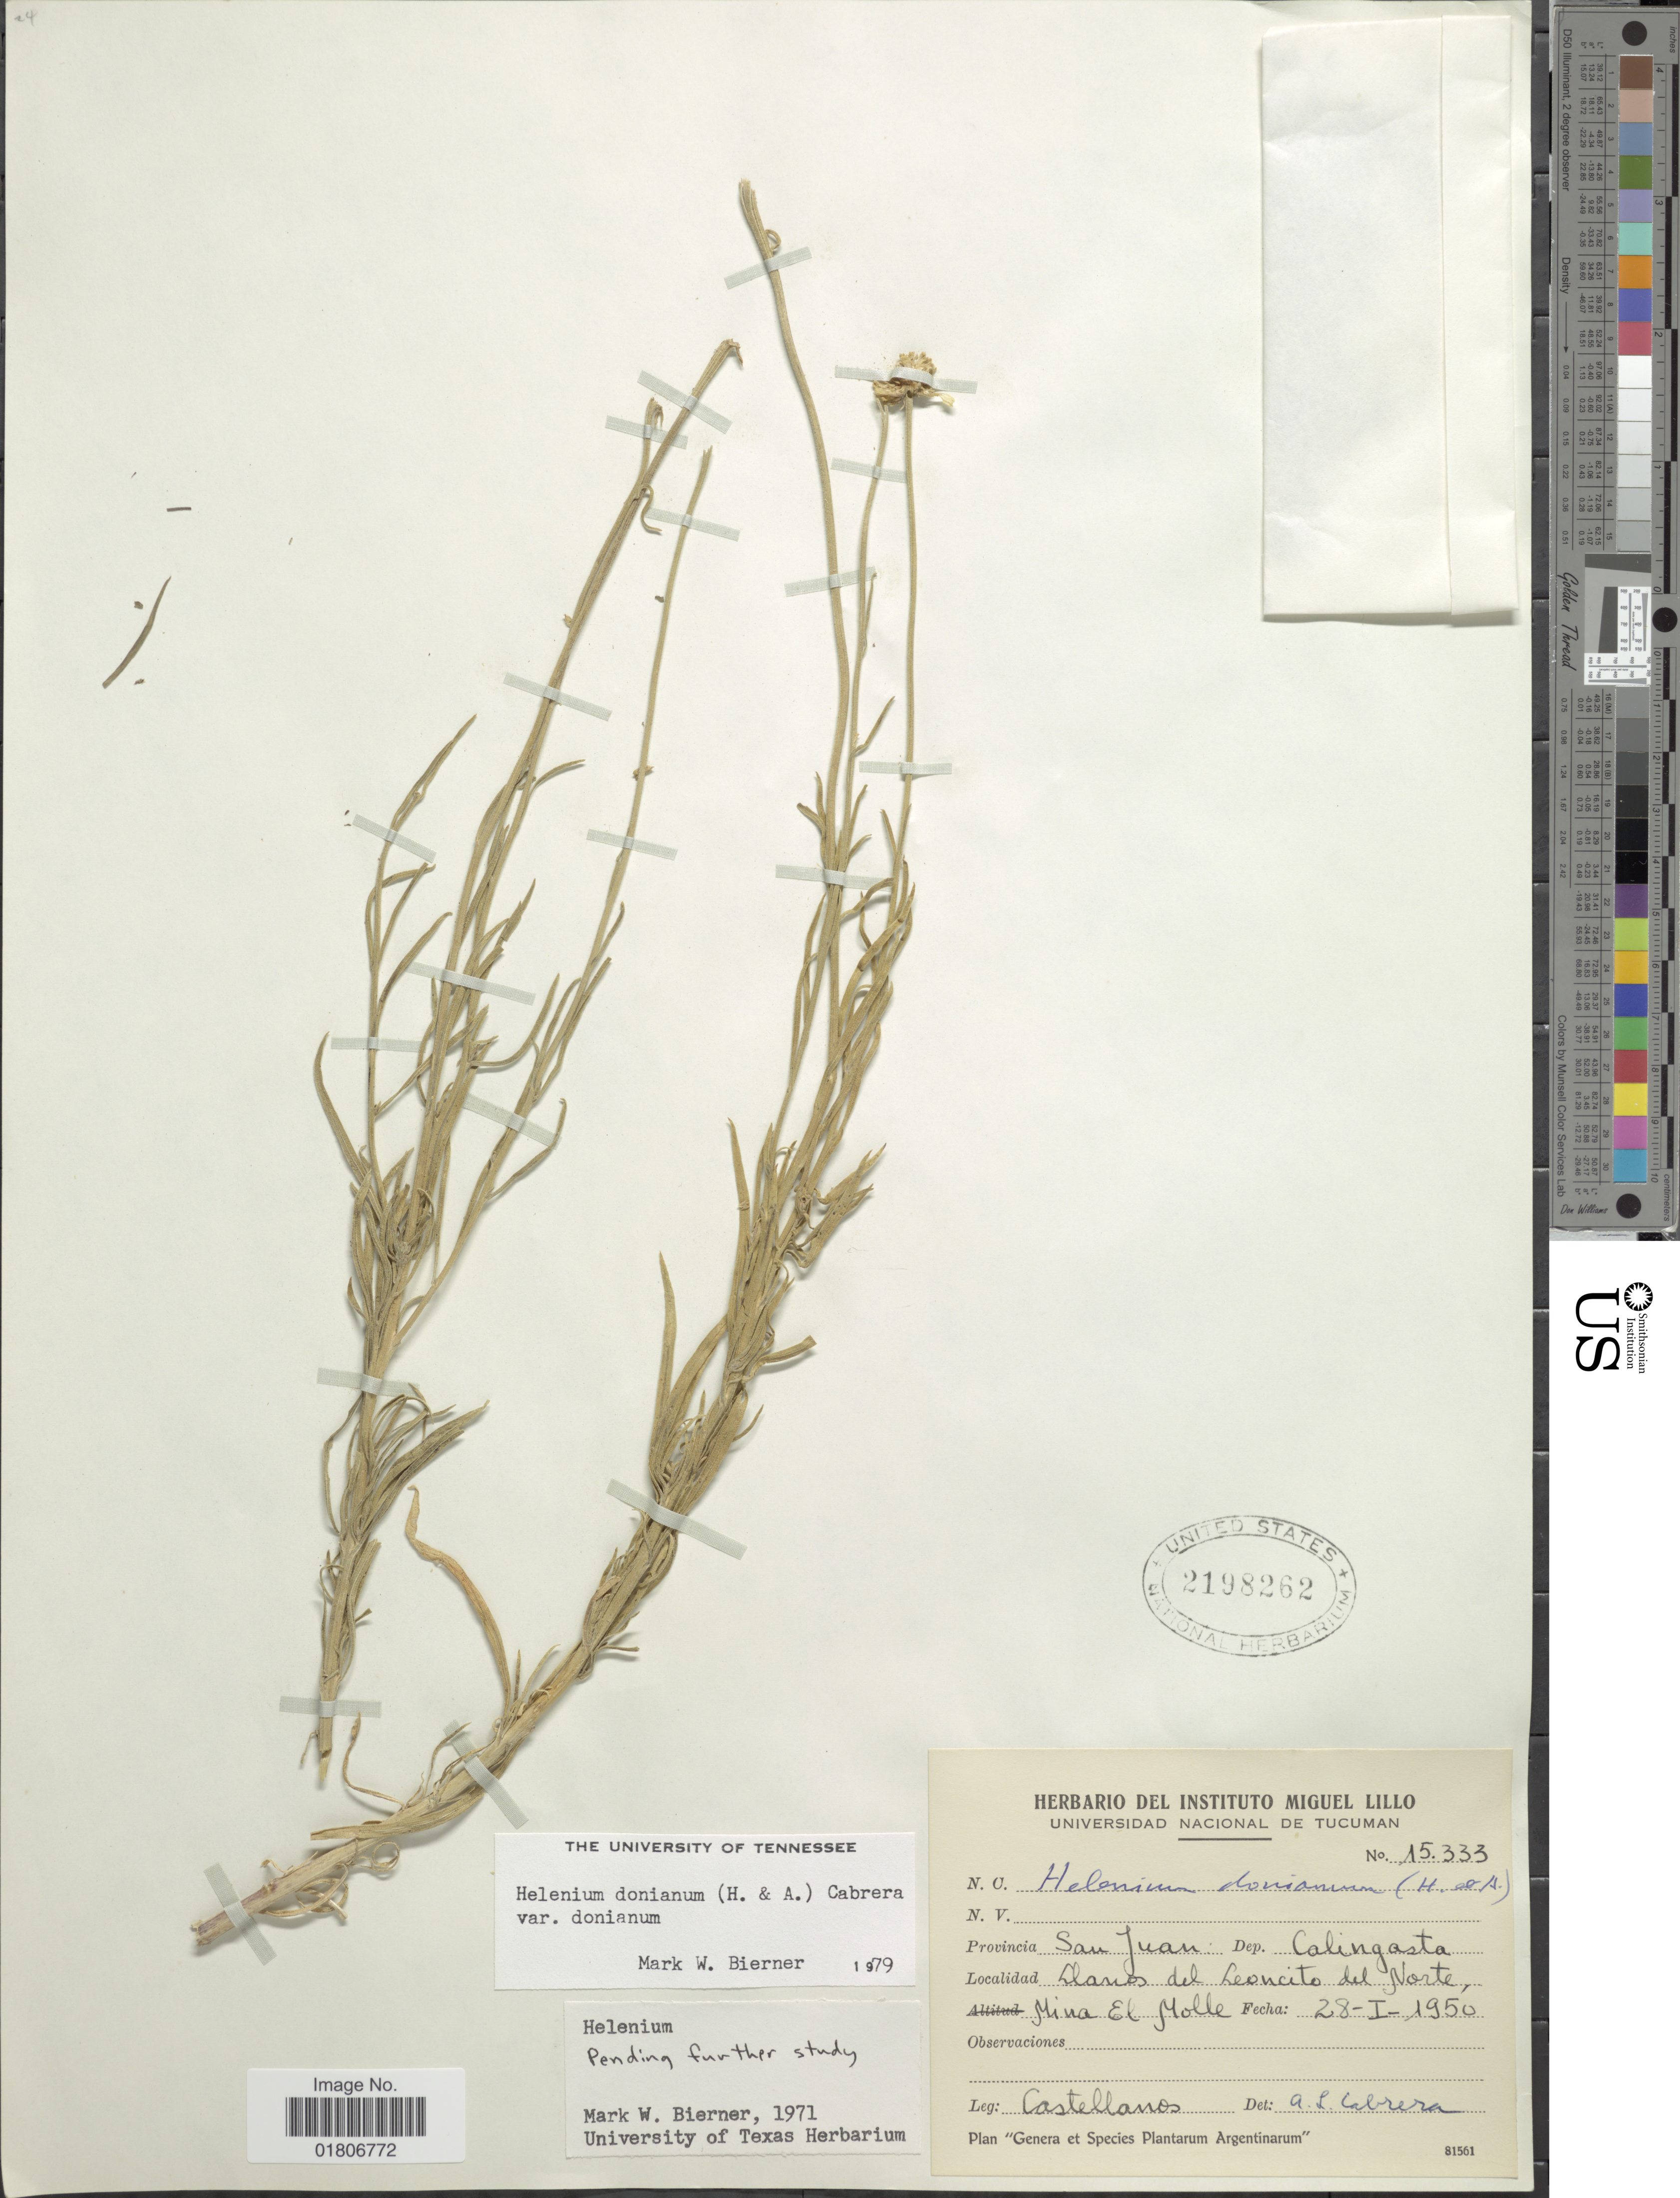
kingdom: Plantae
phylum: Tracheophyta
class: Magnoliopsida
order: Asterales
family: Asteraceae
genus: Helenium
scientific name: Helenium donianum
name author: (Hook. & Arn.) Cabrera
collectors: -- Castellanos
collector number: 15333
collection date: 1950-01-28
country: Argentina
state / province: San Juan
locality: Dep. Calingasta. Llanos del Leoncito del Norte, Mina El Molle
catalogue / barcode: US 2198262